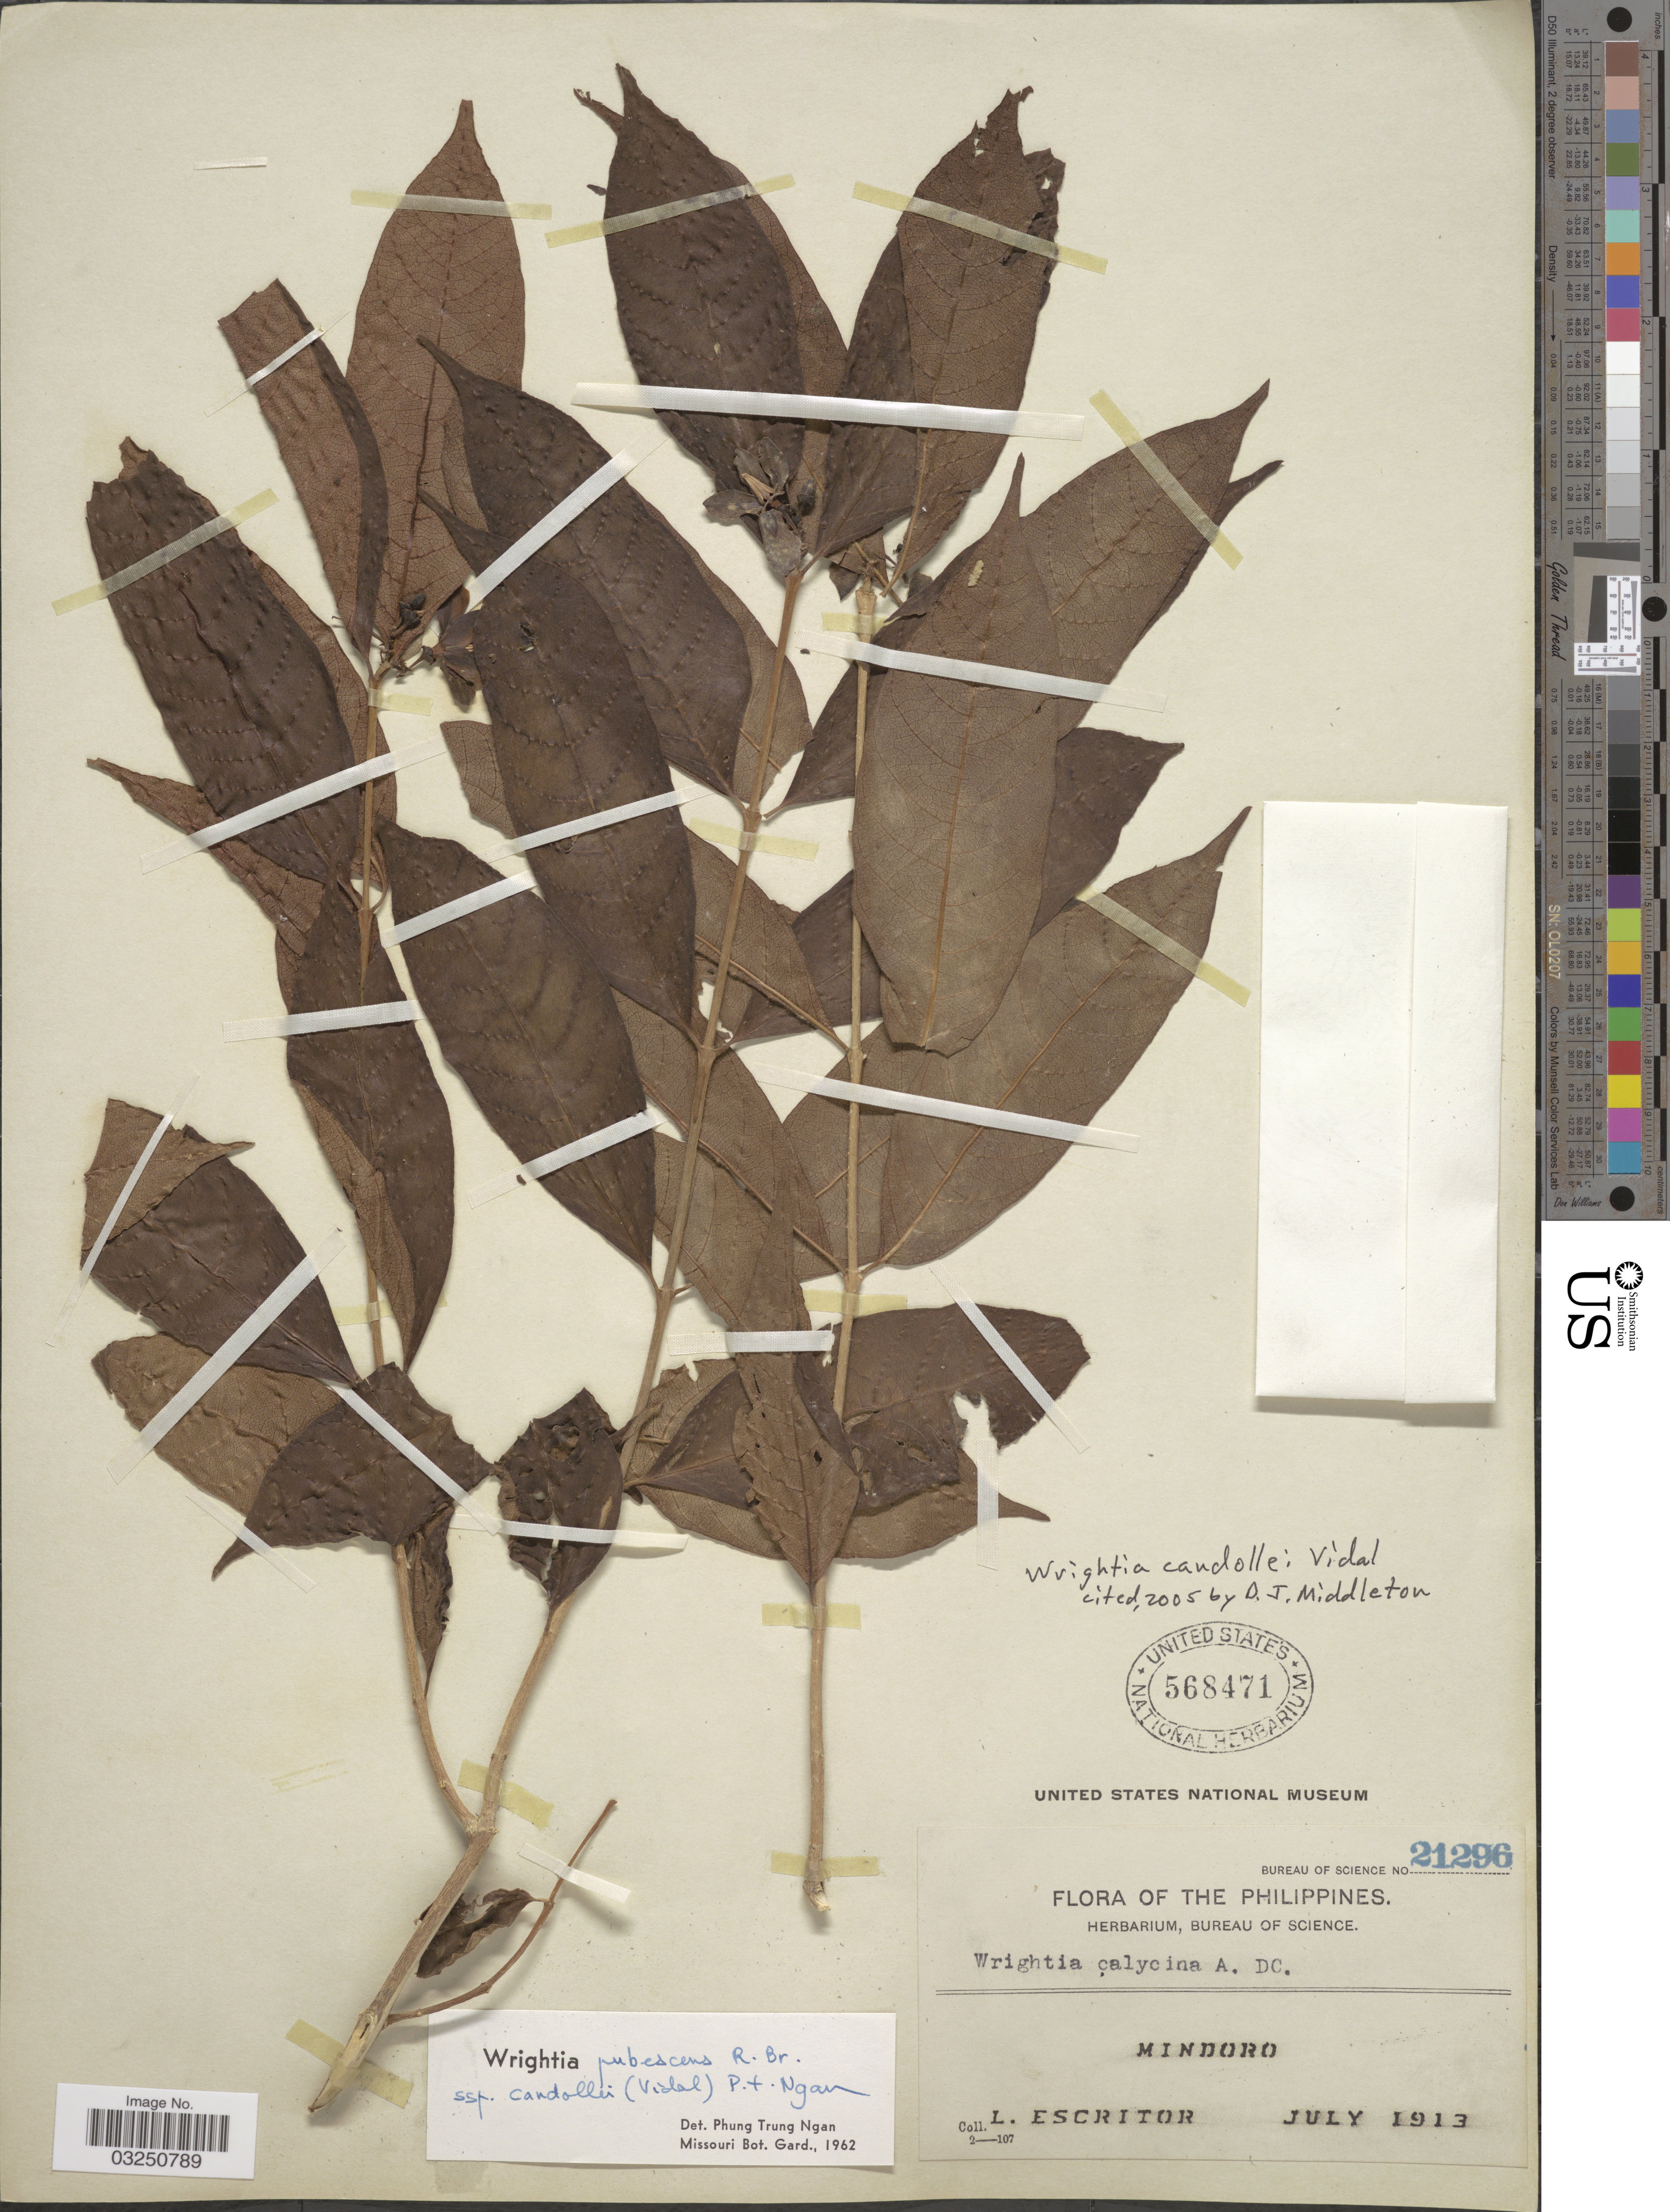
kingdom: Plantae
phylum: Tracheophyta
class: Magnoliopsida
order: Gentianales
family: Apocynaceae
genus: Wrightia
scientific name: Wrightia candollei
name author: Vidal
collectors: L. Escritor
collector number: Bureau of Science 21296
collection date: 1913-07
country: Philippines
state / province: Mimaropa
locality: Mindoro.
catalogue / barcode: US 568471